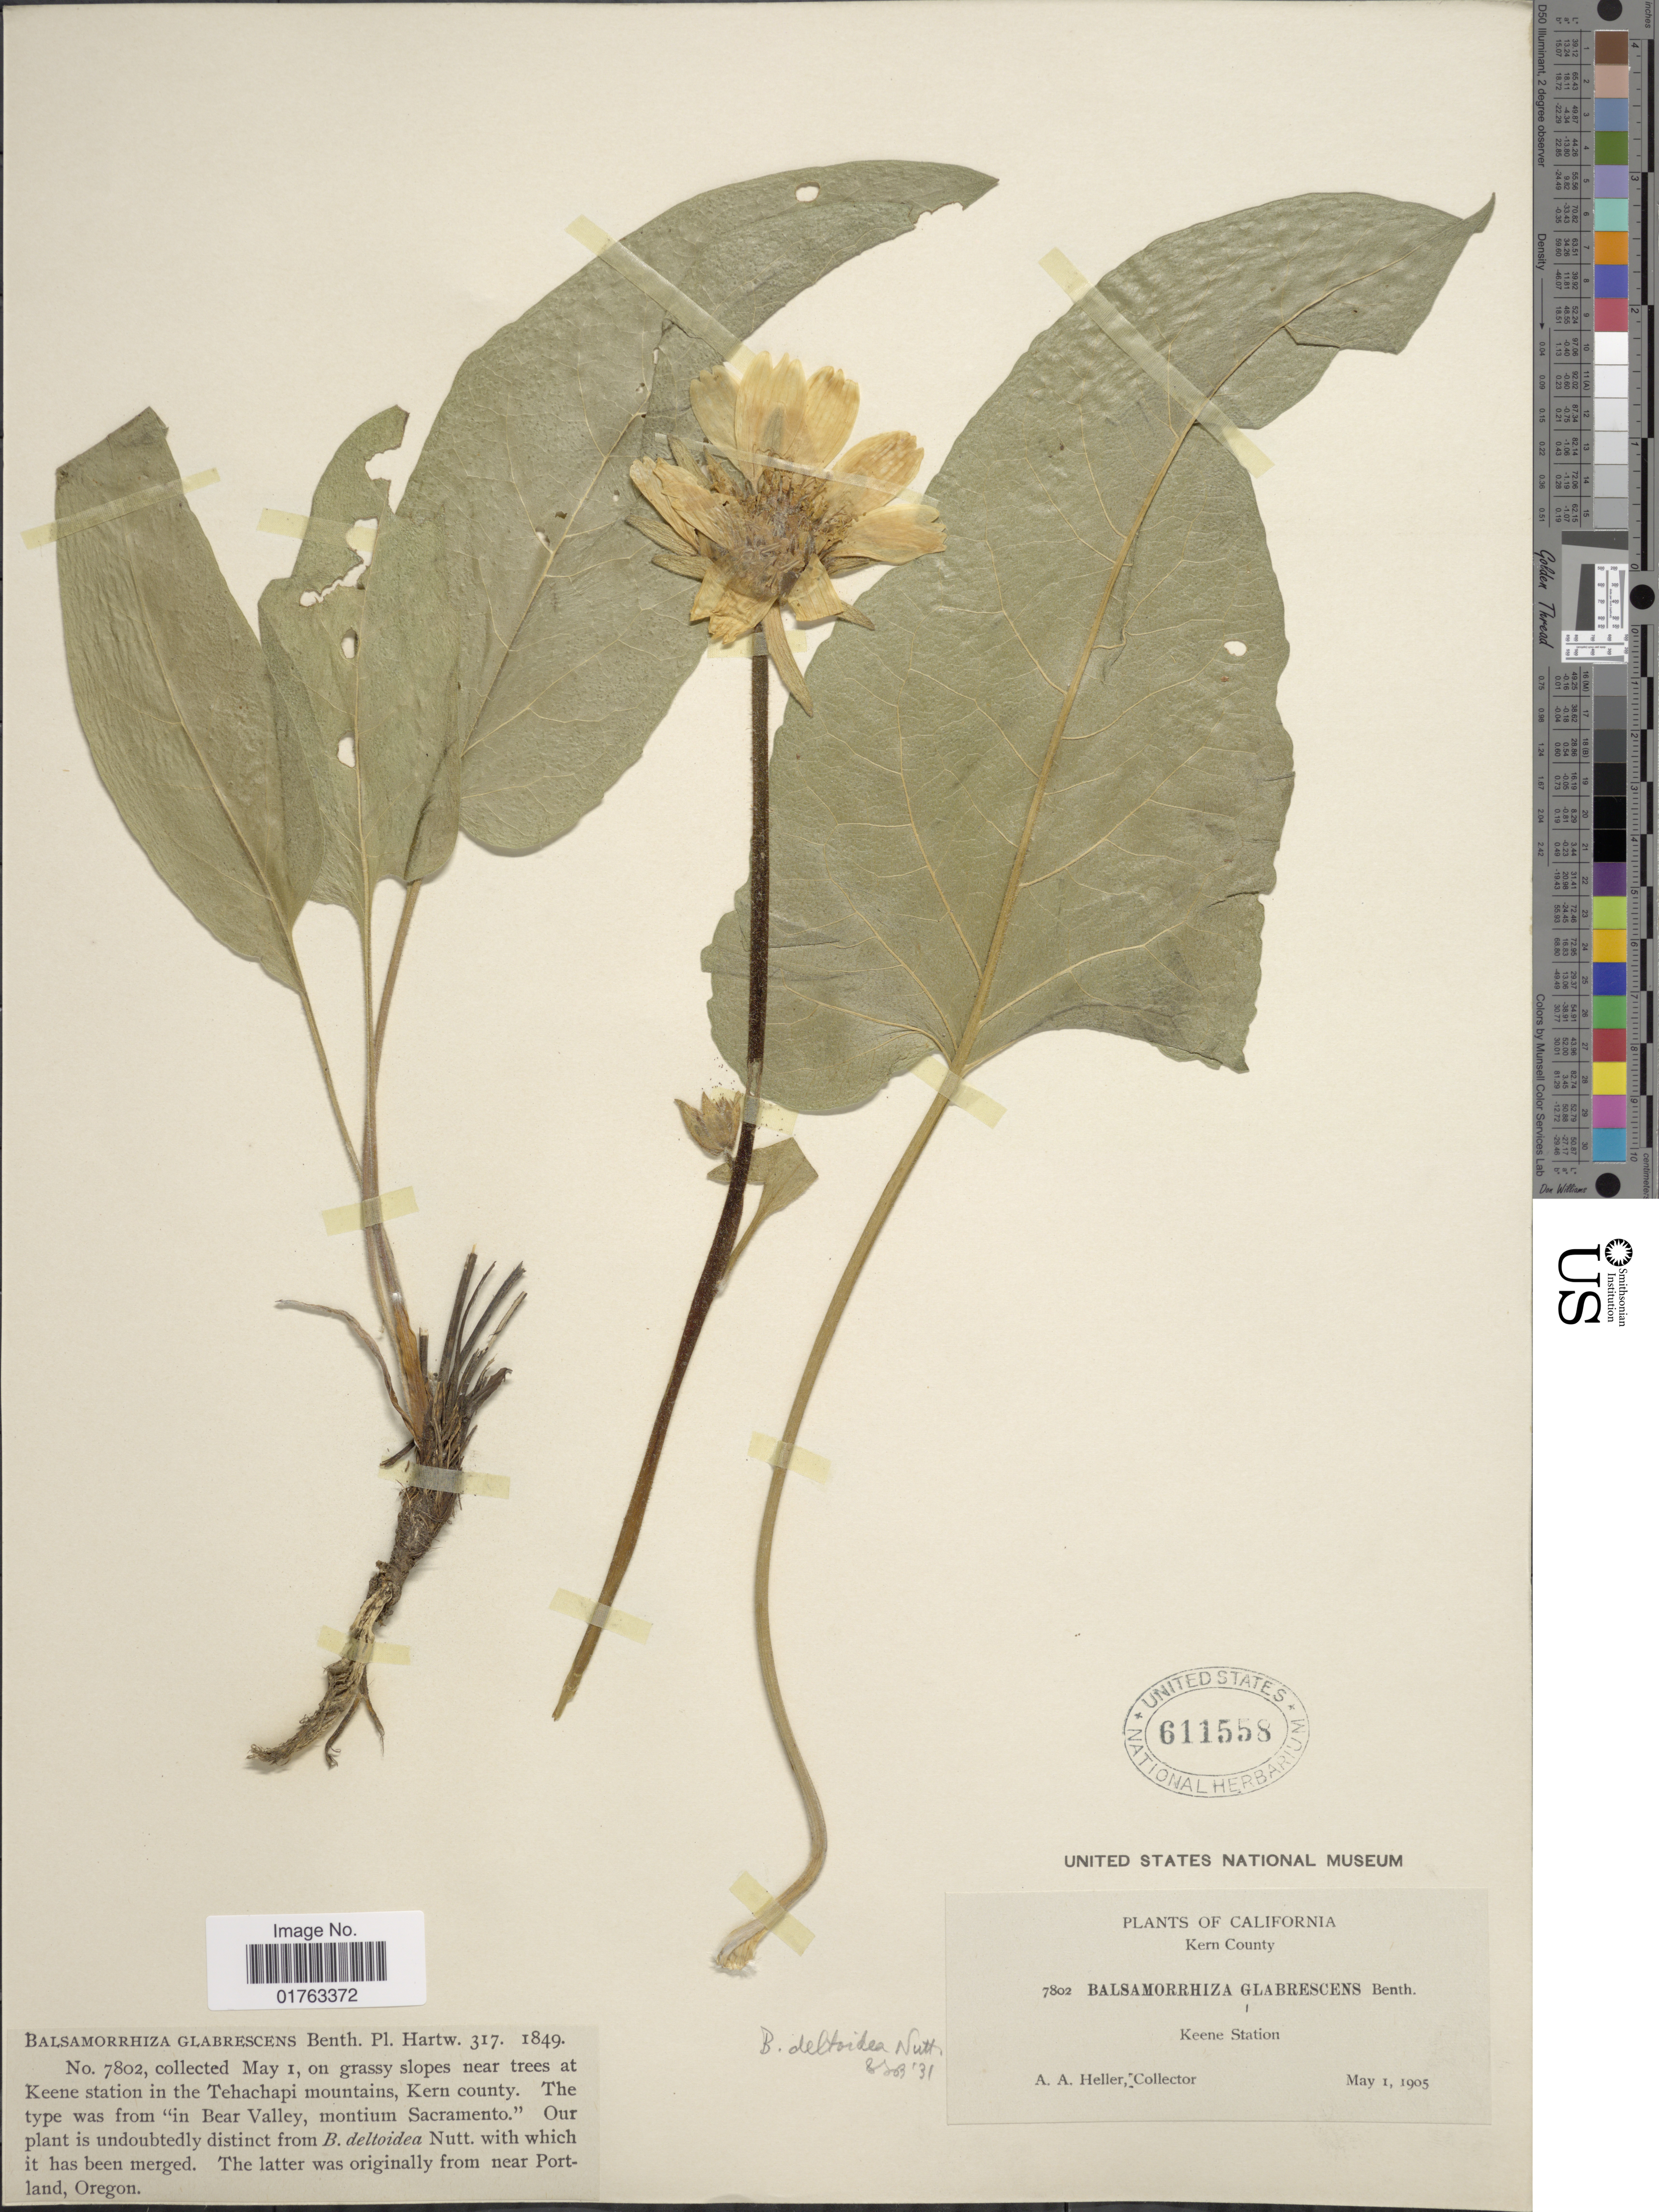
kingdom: Plantae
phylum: Tracheophyta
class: Magnoliopsida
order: Asterales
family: Asteraceae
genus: Balsamorhiza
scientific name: Balsamorhiza deltoidea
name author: Nutt.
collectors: A. A. Heller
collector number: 7802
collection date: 1905-05-01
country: United States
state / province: California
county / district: Kern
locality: Kern County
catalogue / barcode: US 611558